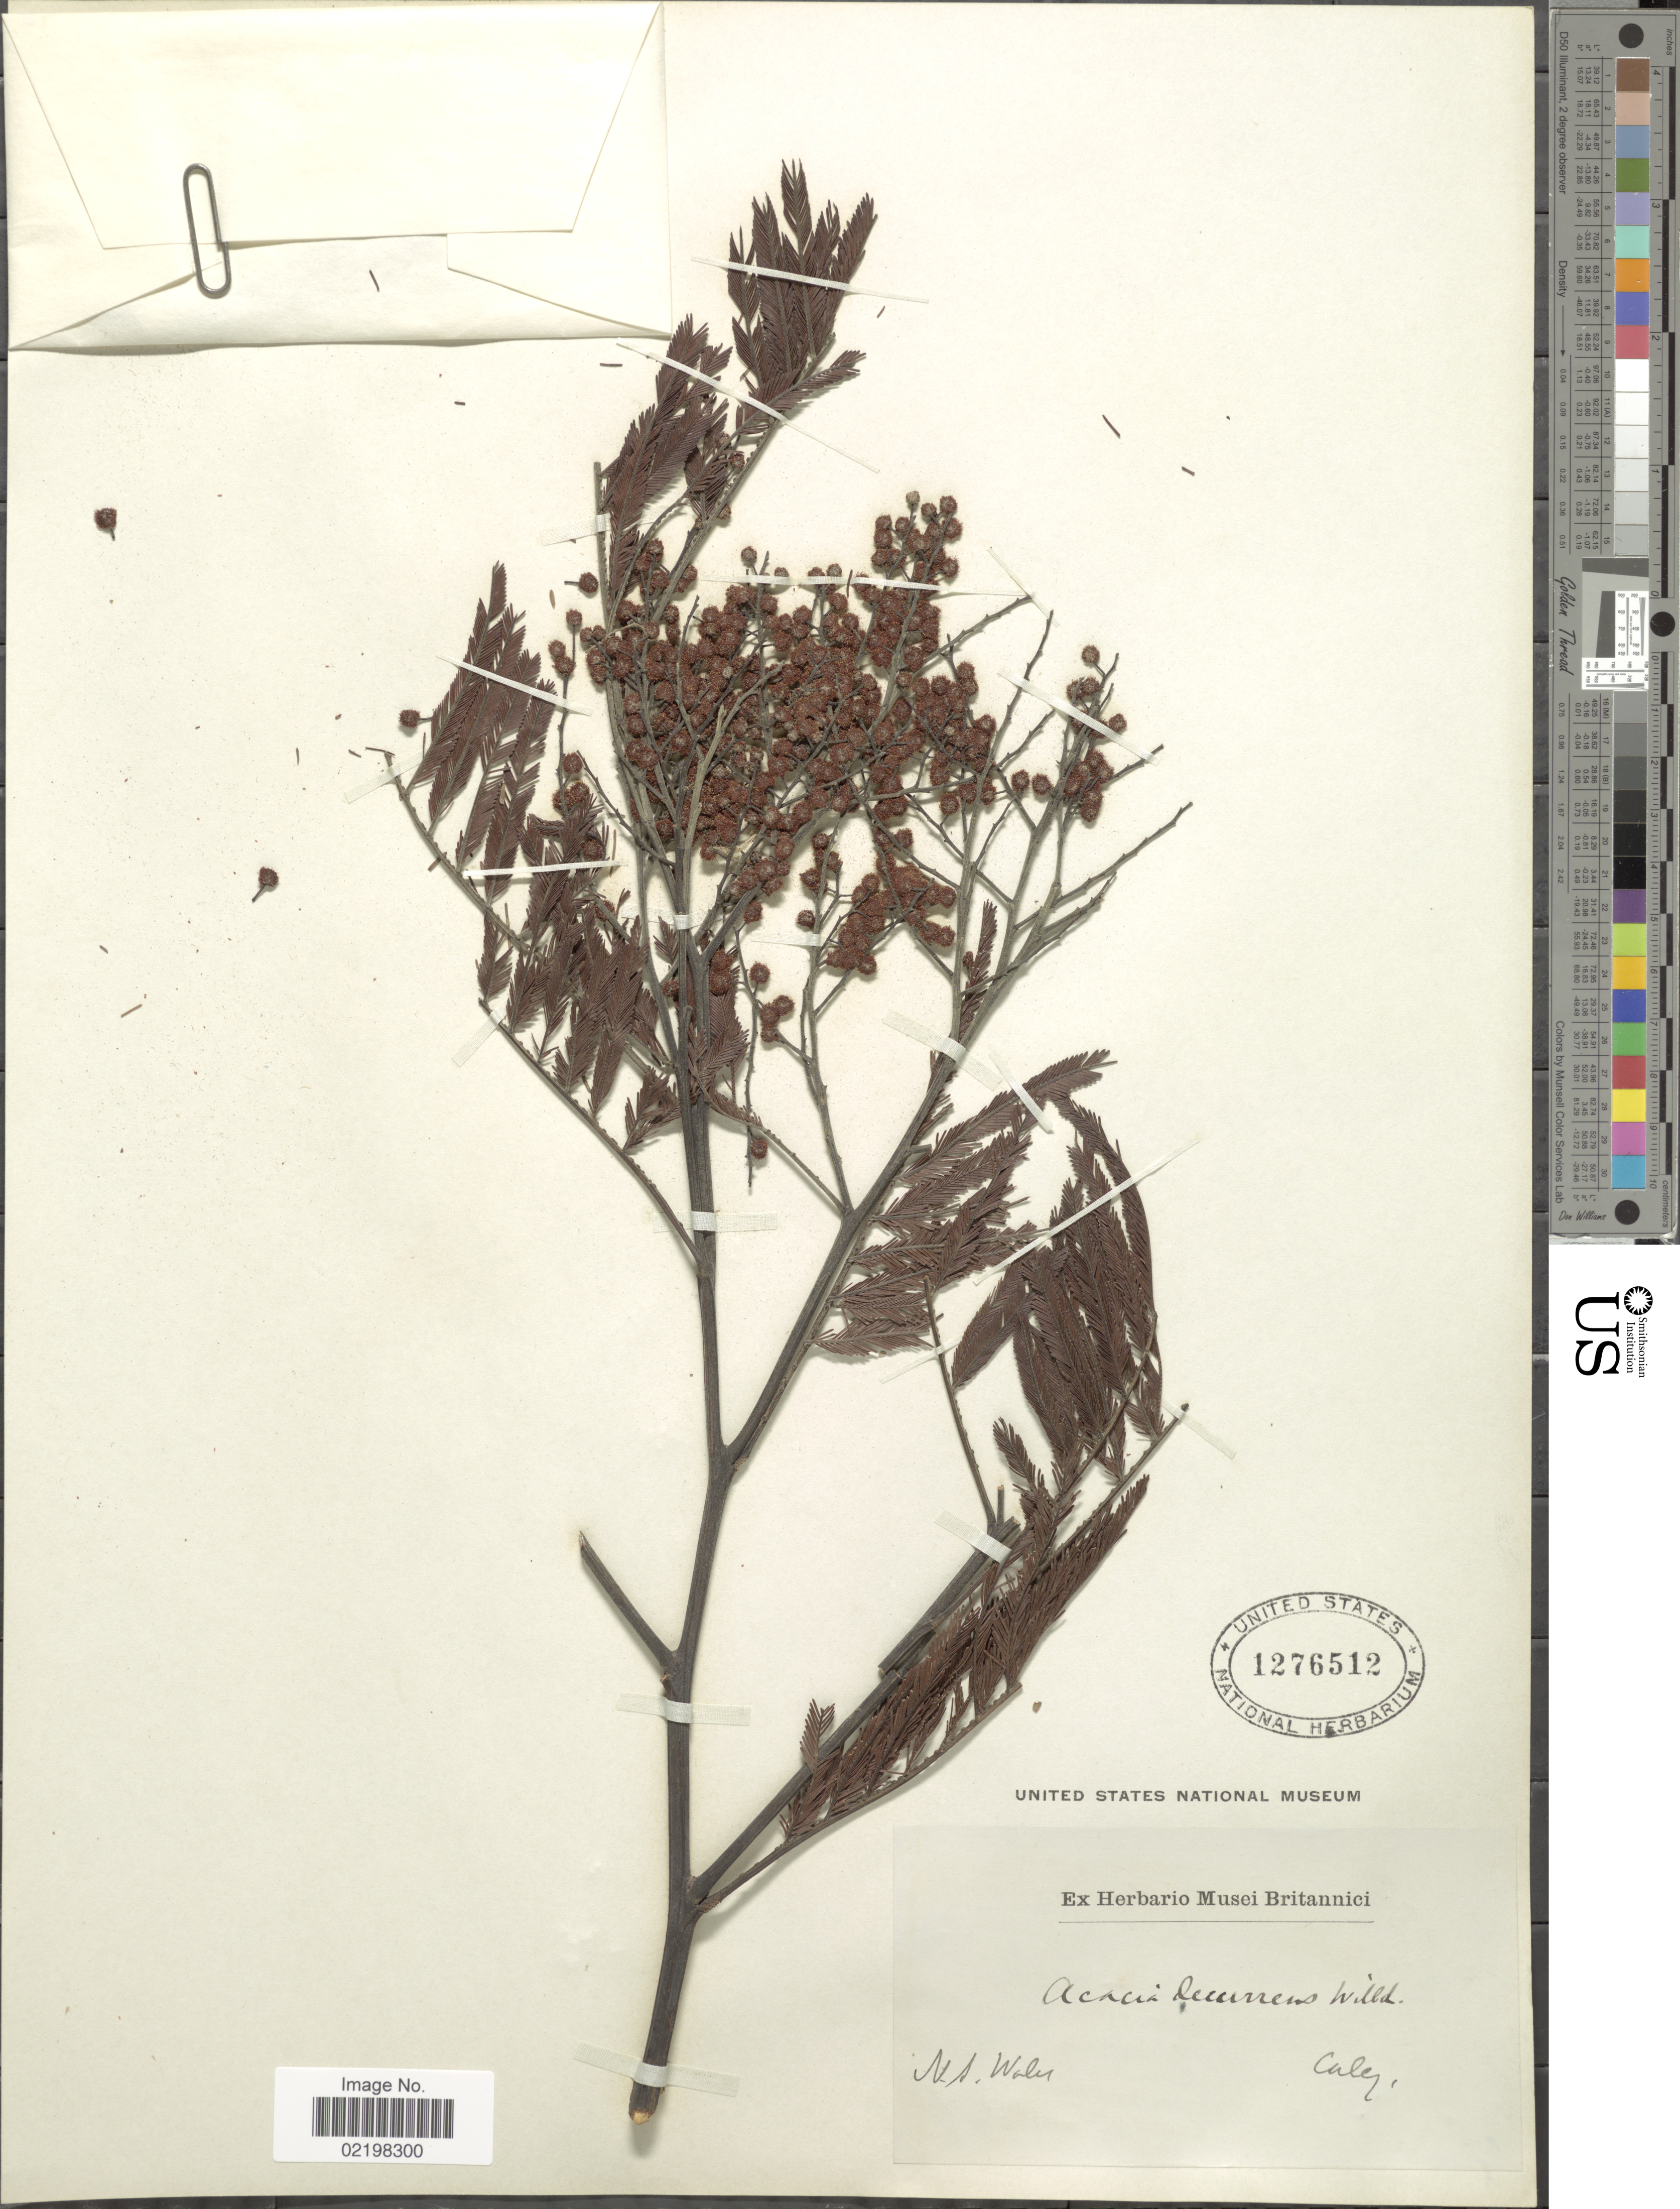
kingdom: Plantae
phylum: Tracheophyta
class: Magnoliopsida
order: Fabales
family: Fabaceae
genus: Acacia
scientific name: Acacia decurrens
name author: (J.C. Wendl.) Willd.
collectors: -. Caley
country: Australia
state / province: New South Wales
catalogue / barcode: US 1276512